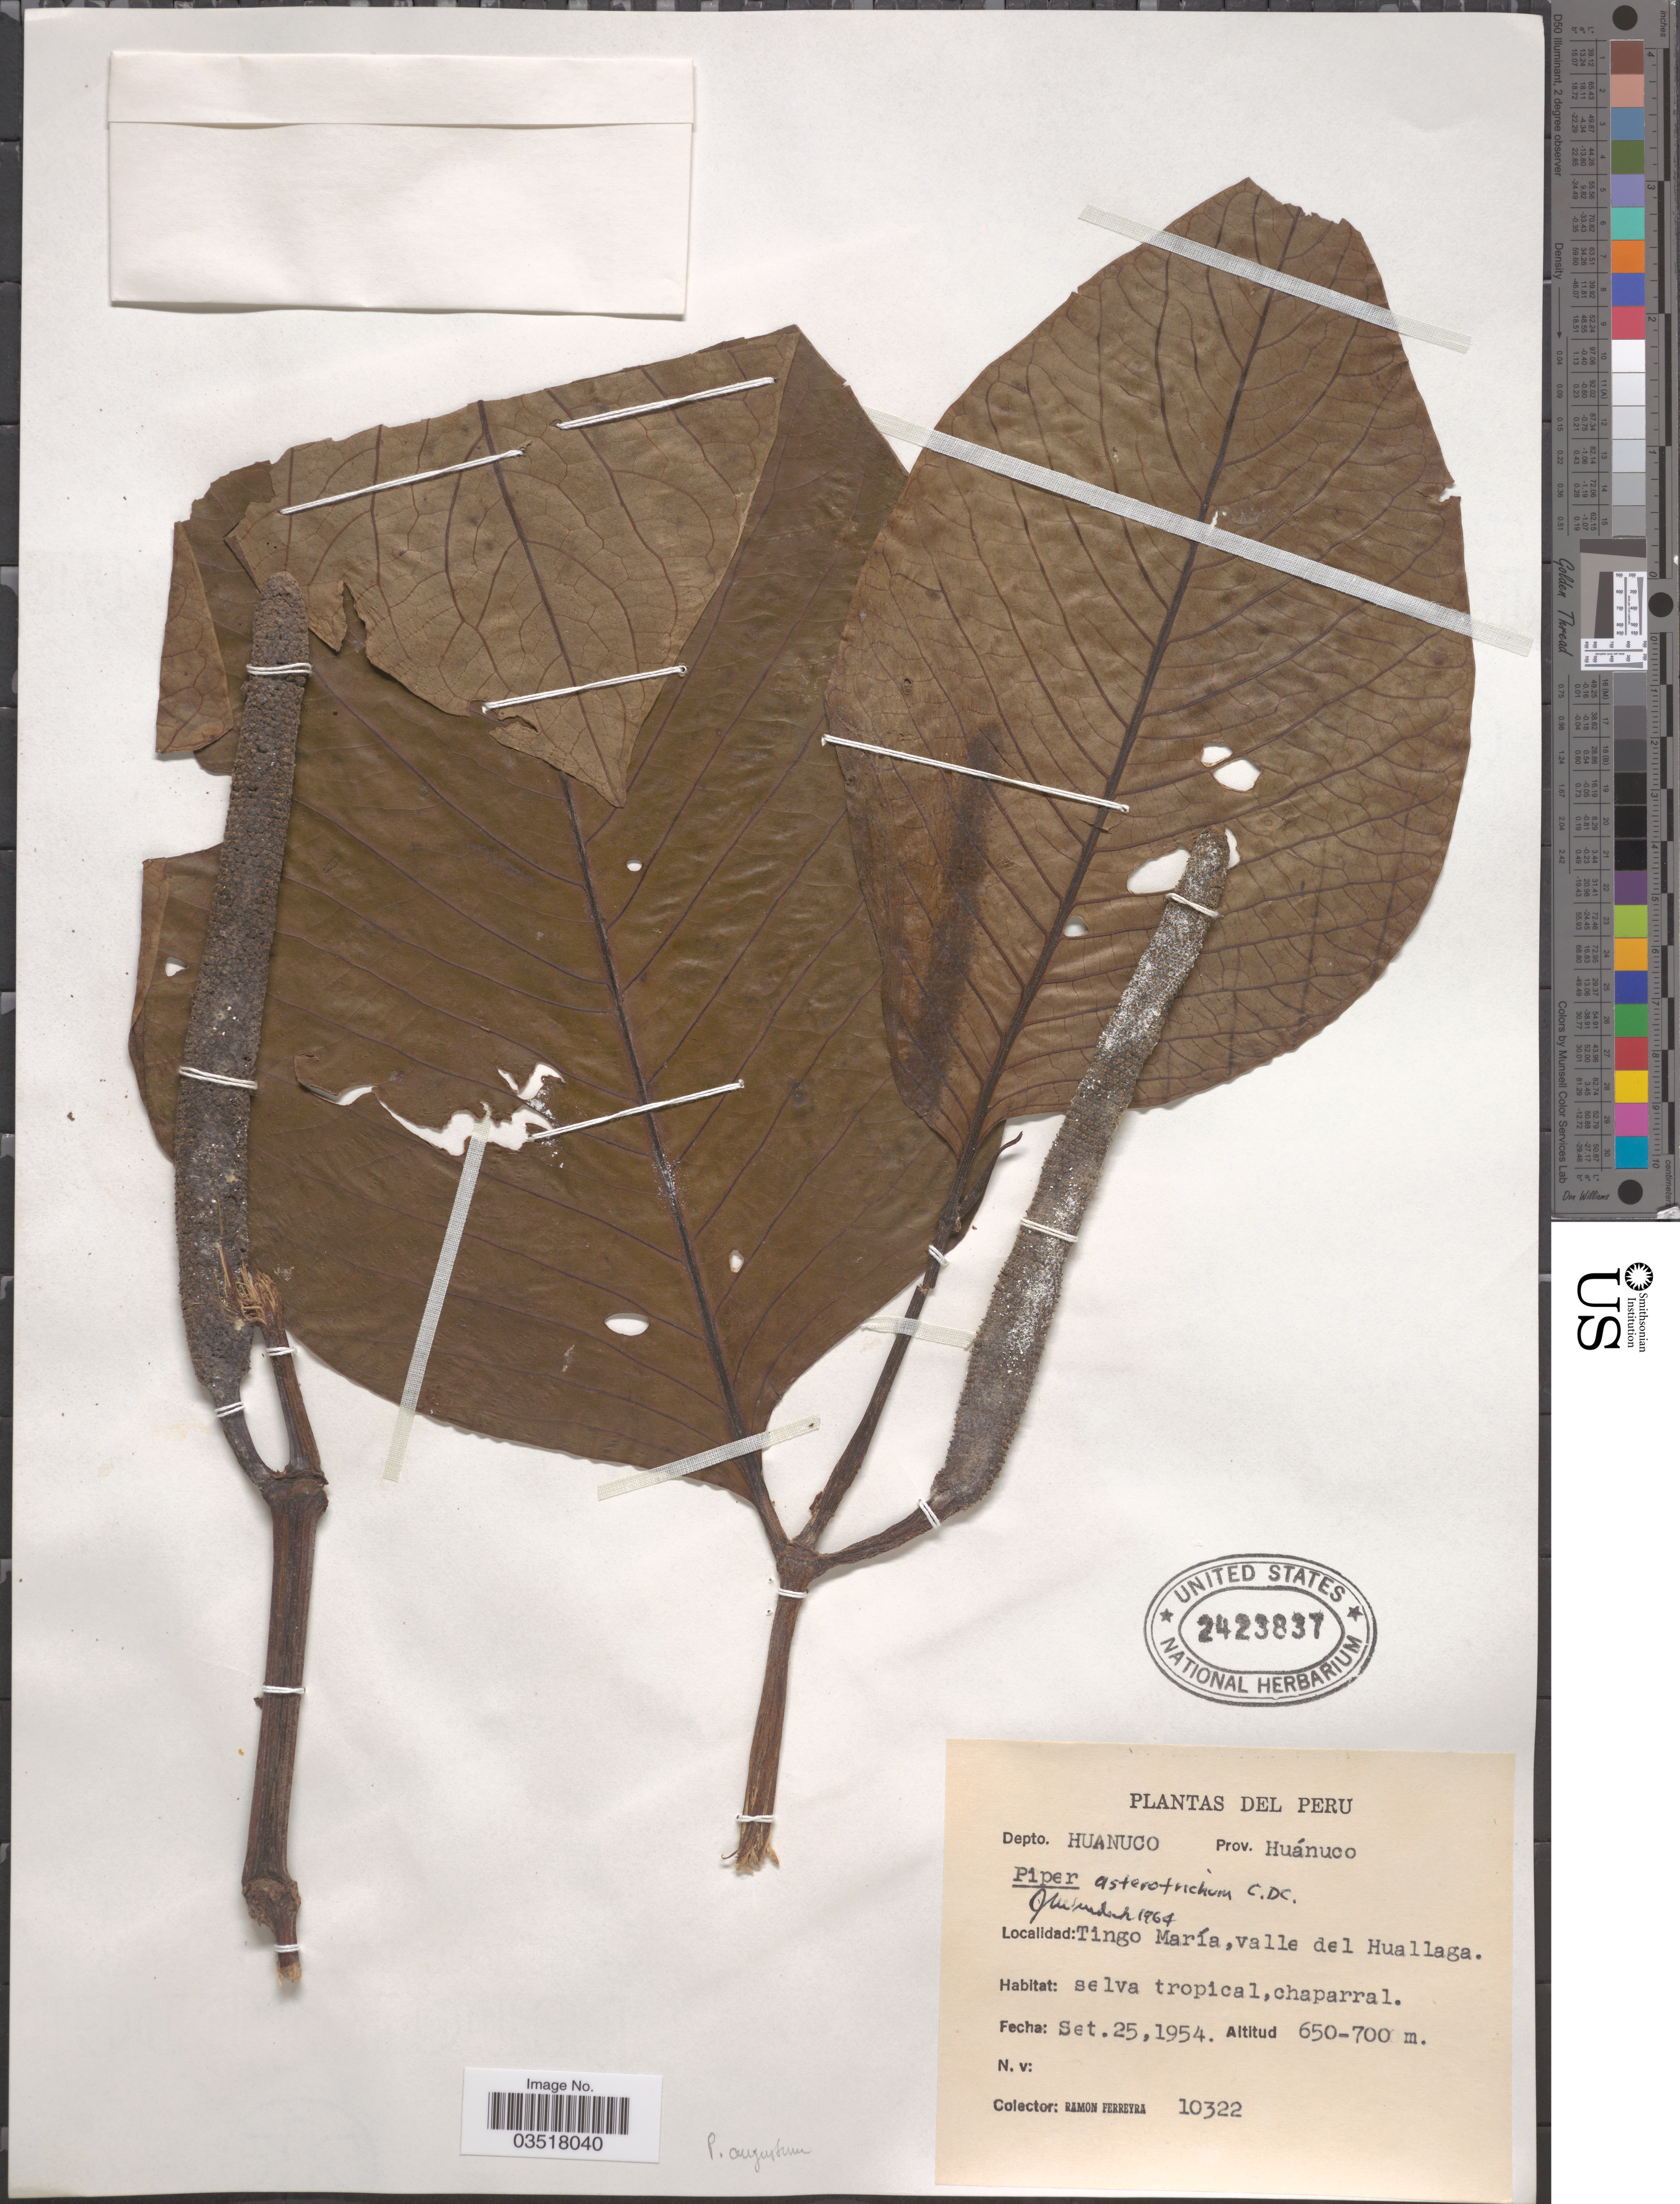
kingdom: Plantae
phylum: Tracheophyta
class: Magnoliopsida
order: Piperales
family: Piperaceae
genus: Piper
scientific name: Piper augustum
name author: Rudge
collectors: R. A. Ferreyra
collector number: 10322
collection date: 1954-09-25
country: Peru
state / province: Huánuco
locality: Depto. Huanuco. Prov. Huánuco. Tingo María, valle del Huallaga.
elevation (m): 650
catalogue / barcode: US 2423837